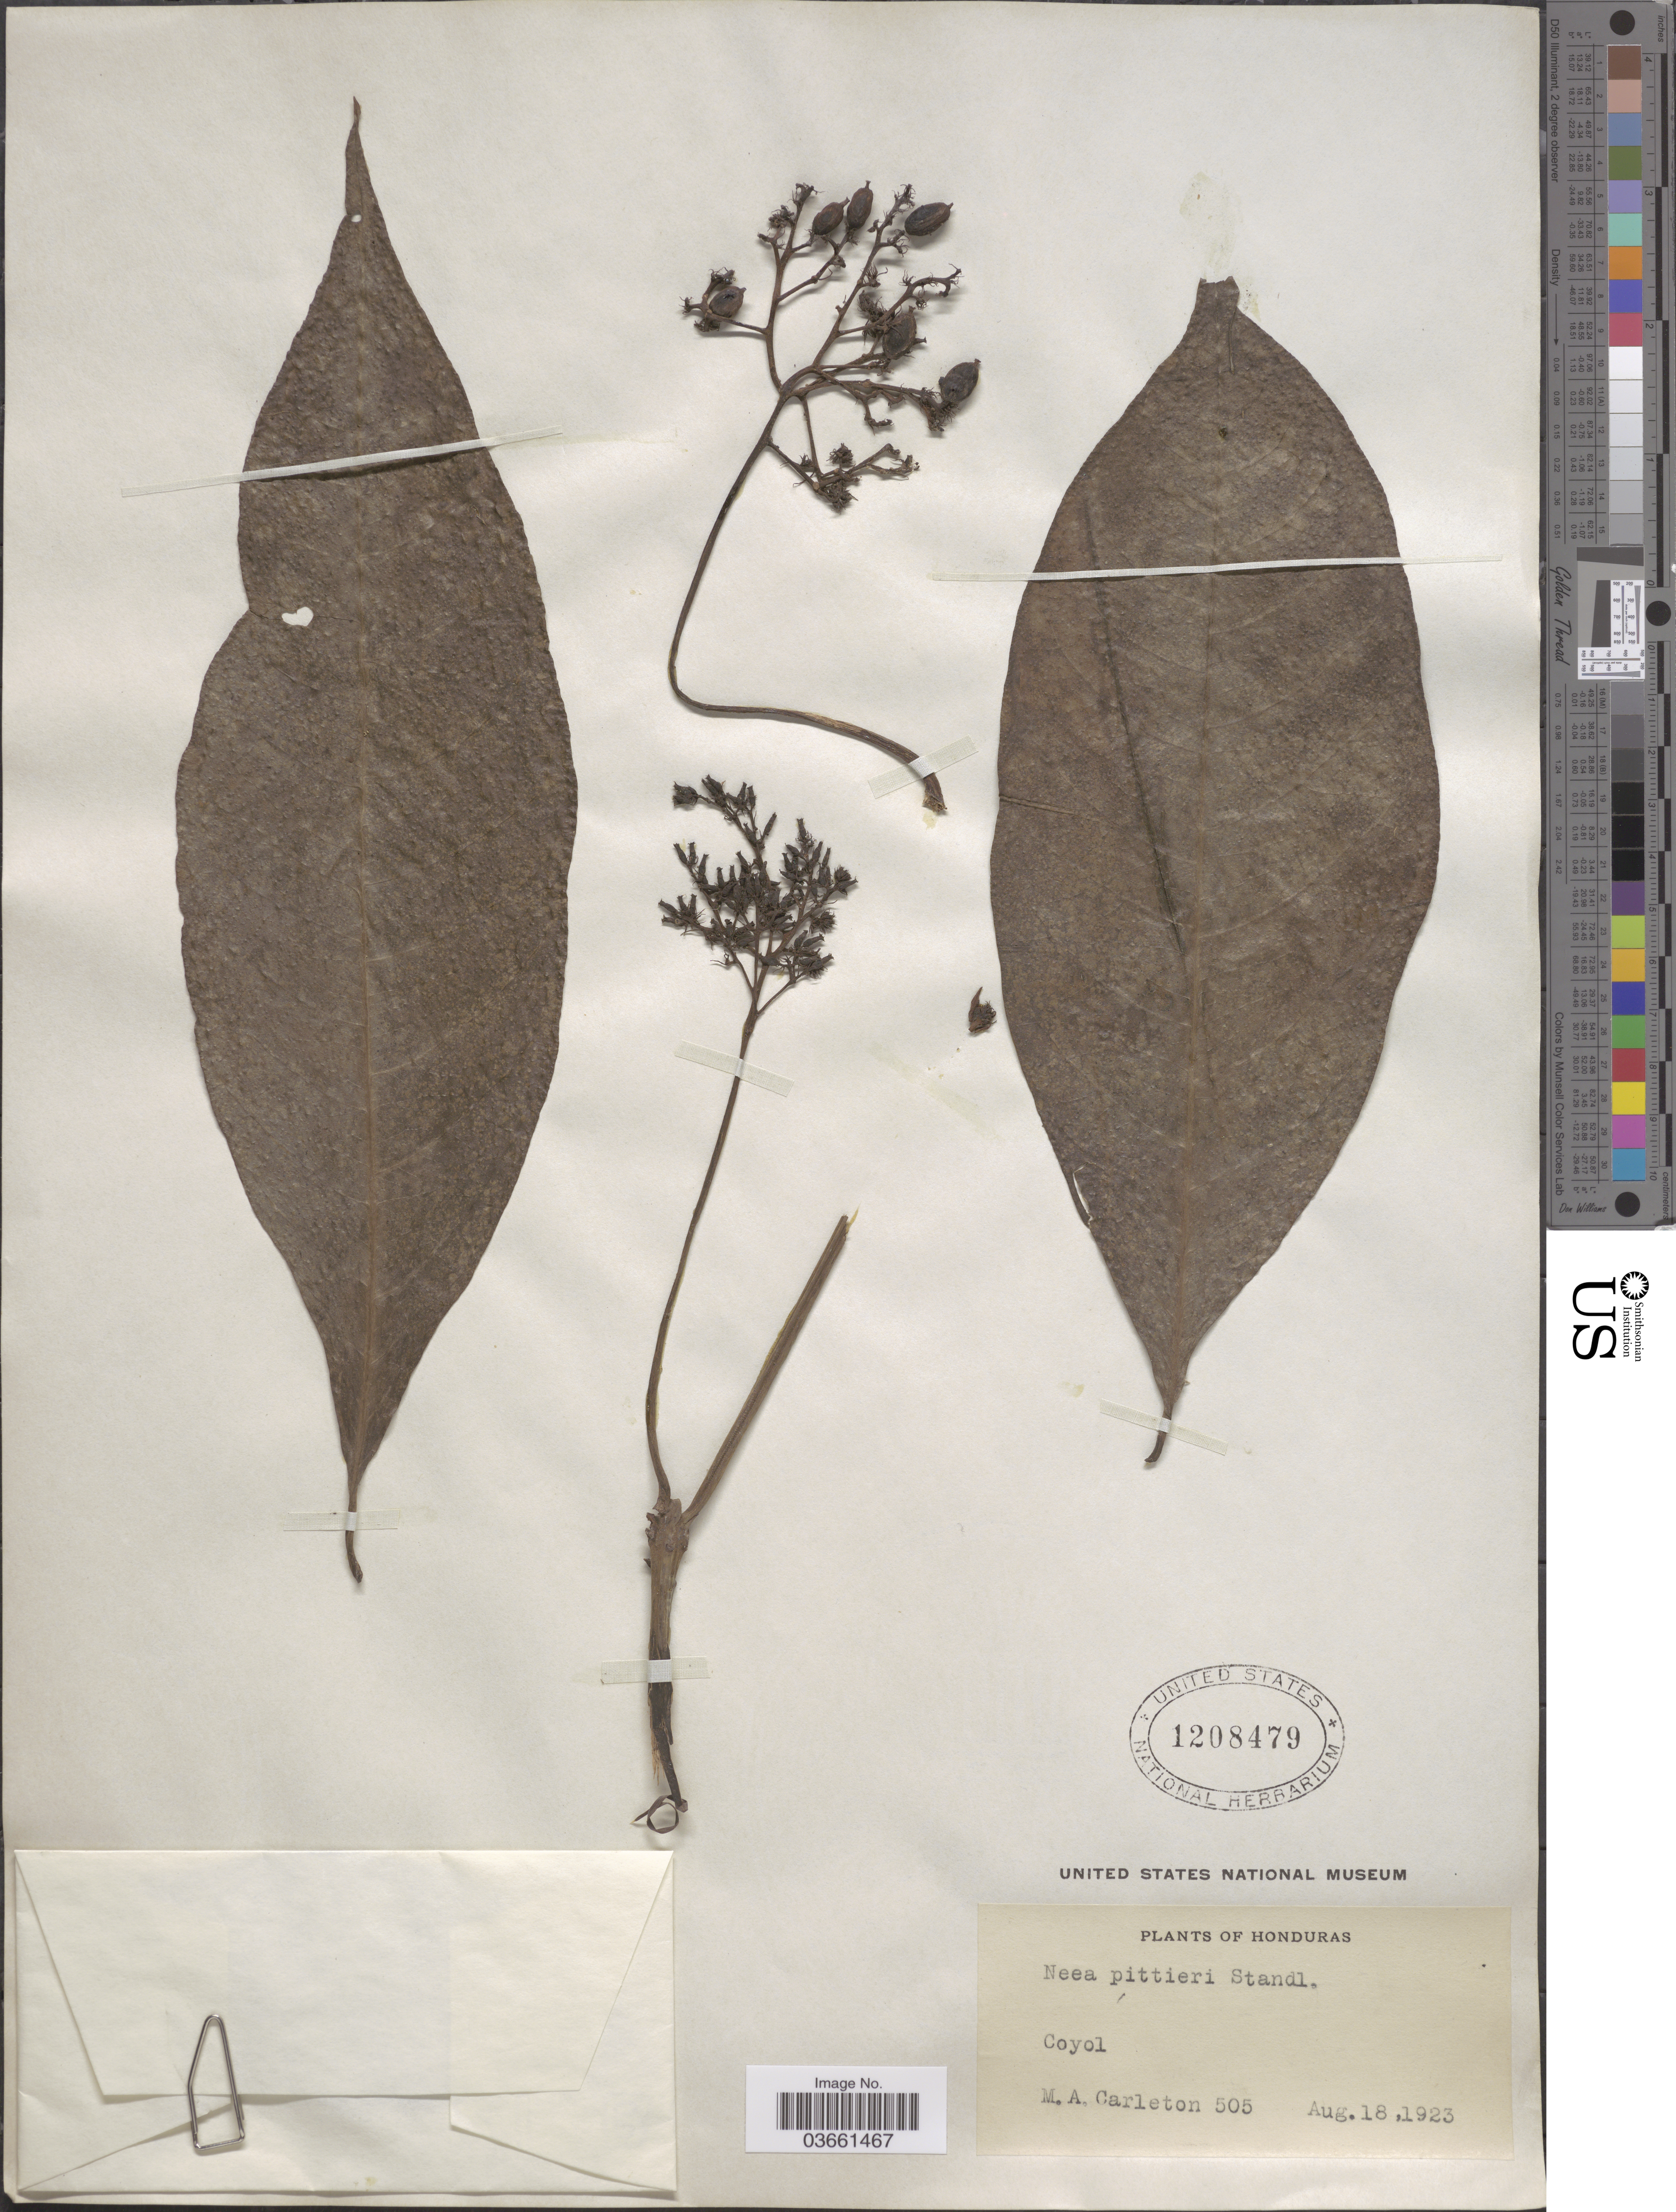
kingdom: Plantae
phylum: Tracheophyta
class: Magnoliopsida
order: Caryophyllales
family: Nyctaginaceae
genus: Neea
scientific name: Neea amplifolia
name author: Donn. Sm.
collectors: M. A. Carleton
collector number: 505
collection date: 1923-08-18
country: Honduras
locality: Coyol.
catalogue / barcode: US 1208479